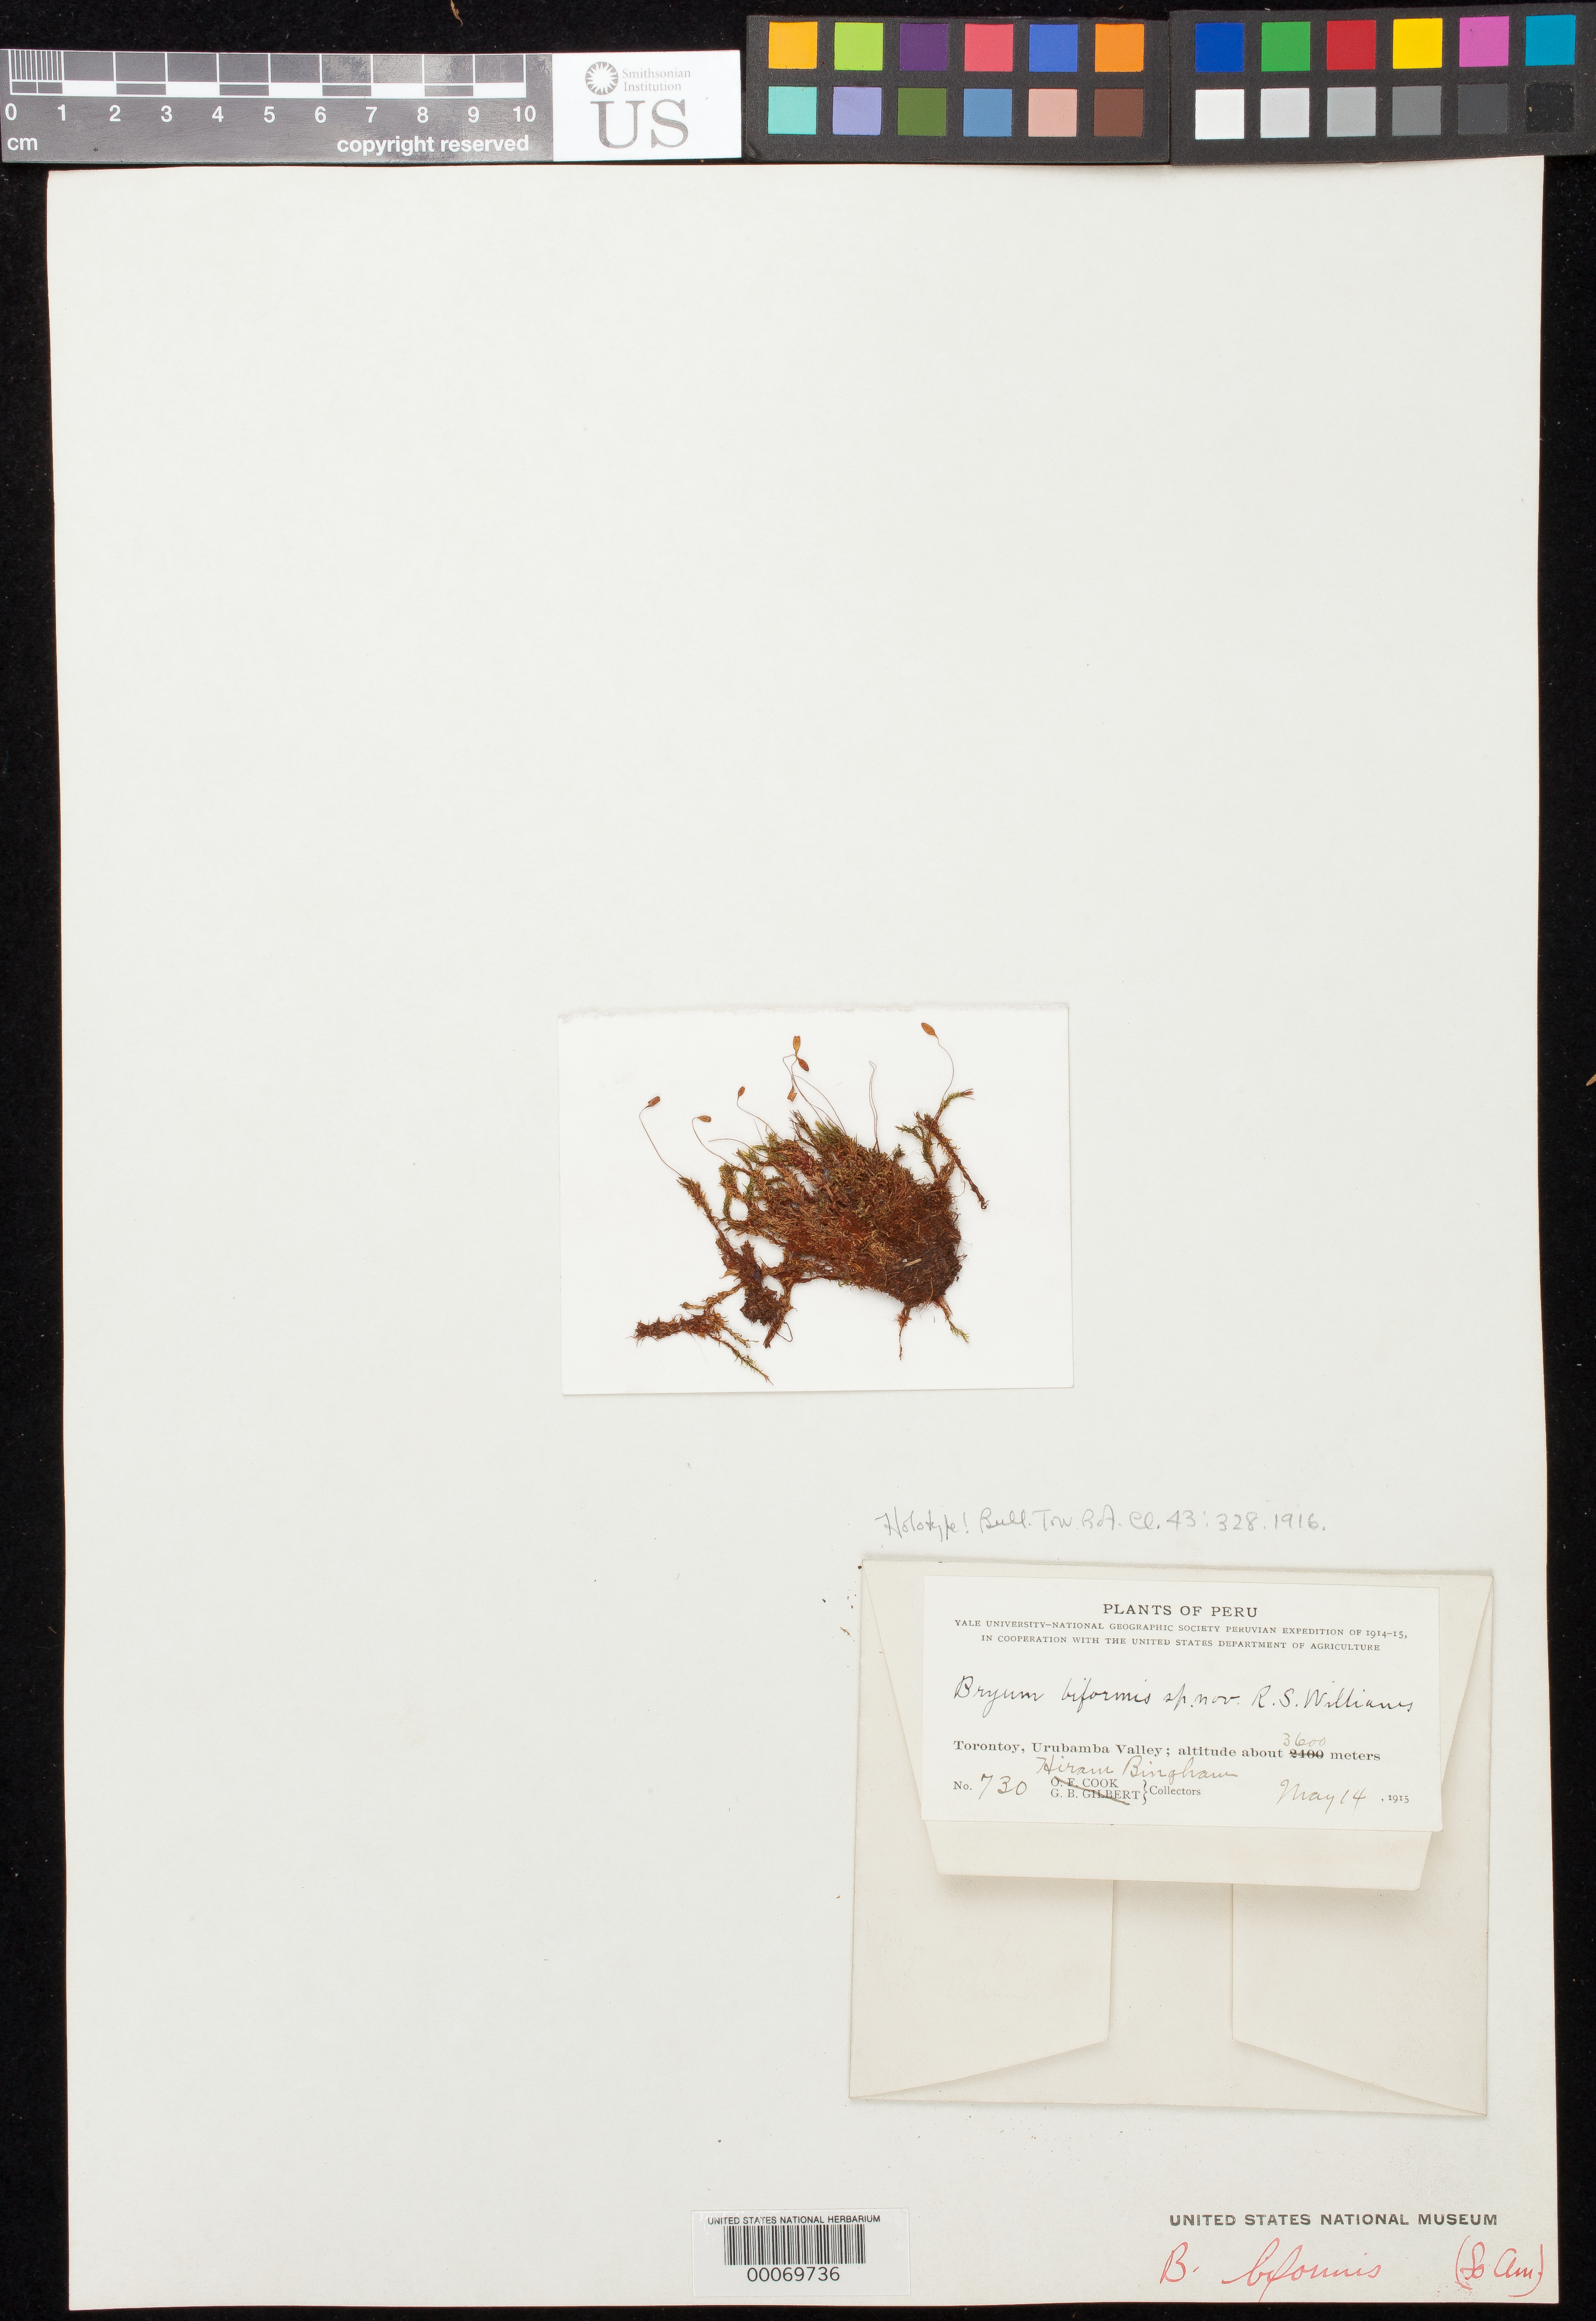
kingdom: Plantae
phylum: Bryophyta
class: Bryopsida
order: Bryales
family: Bryaceae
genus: Bryum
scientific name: Bryum biformis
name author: R.S. Williams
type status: Holotype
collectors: H. Bingham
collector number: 730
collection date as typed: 14 May 1915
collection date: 1915-05-14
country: Peru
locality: Torontoy, Urubamba Valley